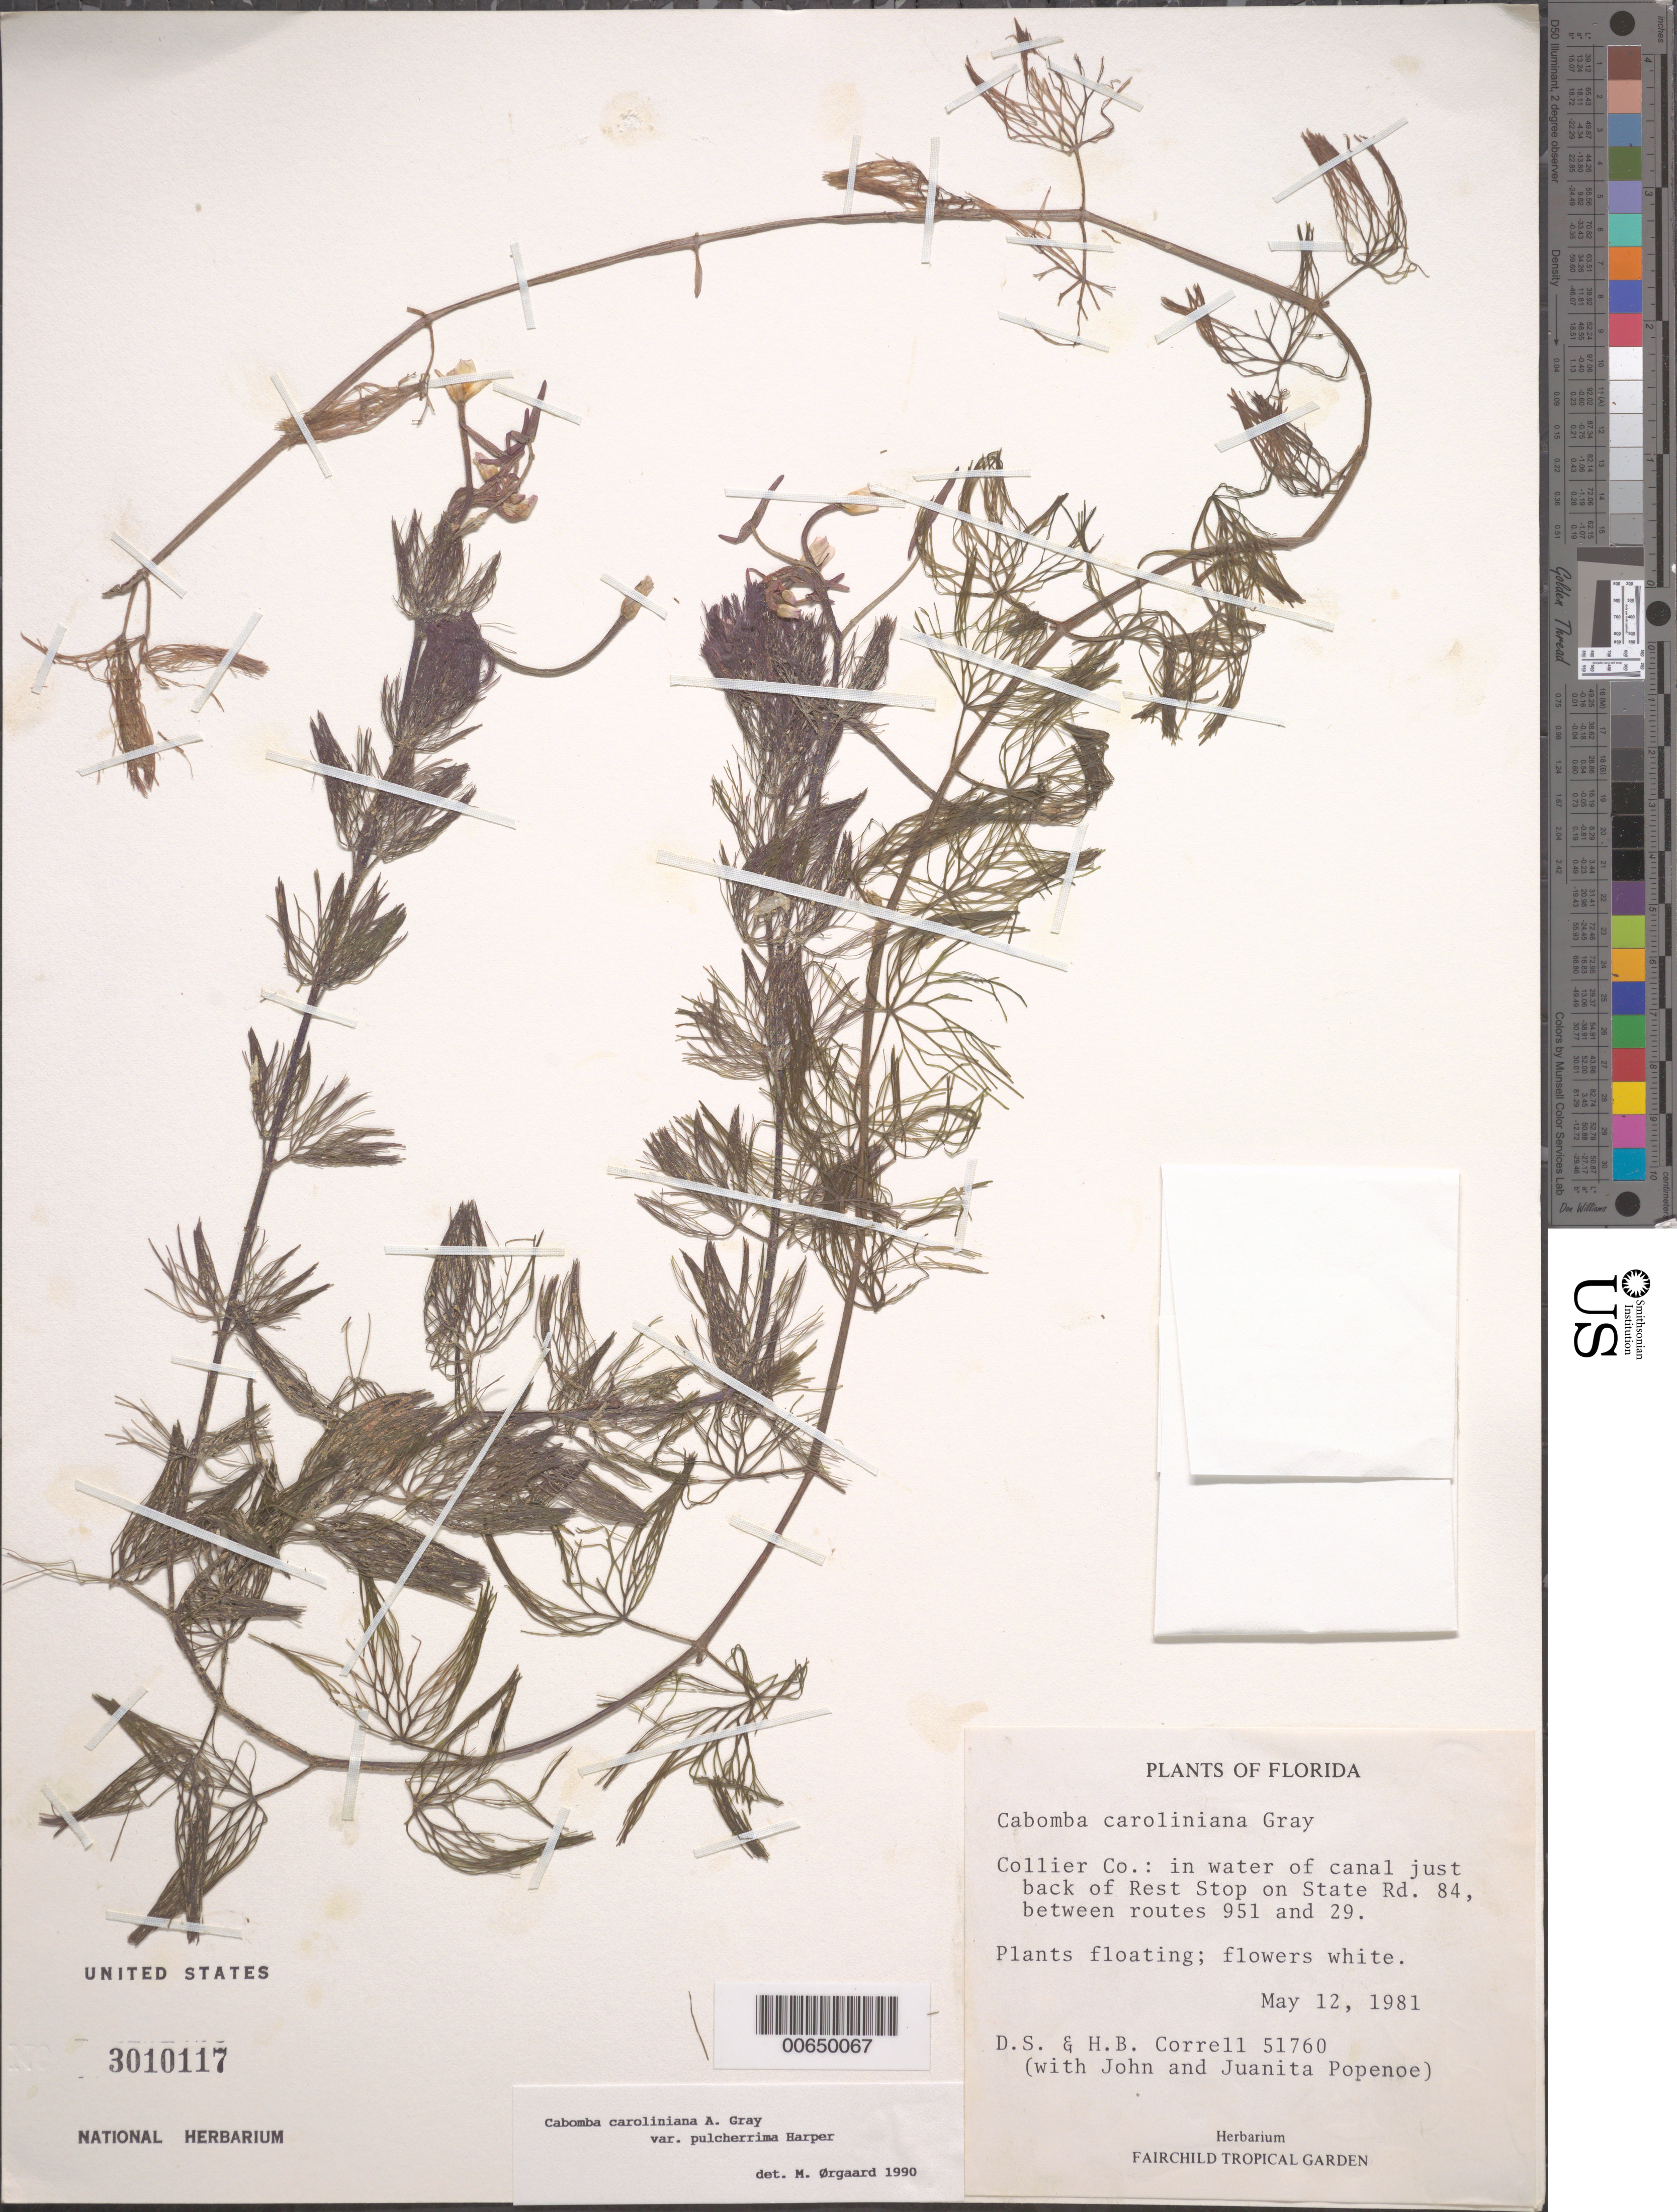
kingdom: Plantae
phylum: Tracheophyta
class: Magnoliopsida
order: Nymphaeales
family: Cabombaceae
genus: Cabomba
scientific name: Cabomba caroliniana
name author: A. Gray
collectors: D. S. Correll & H. Correll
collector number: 51760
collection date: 1981-05-12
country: United States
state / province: Florida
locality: Collier Co.: in water of canal just back of Rest Stop on State Rd. 84, between routes 951 and 29.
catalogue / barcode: US 3010117